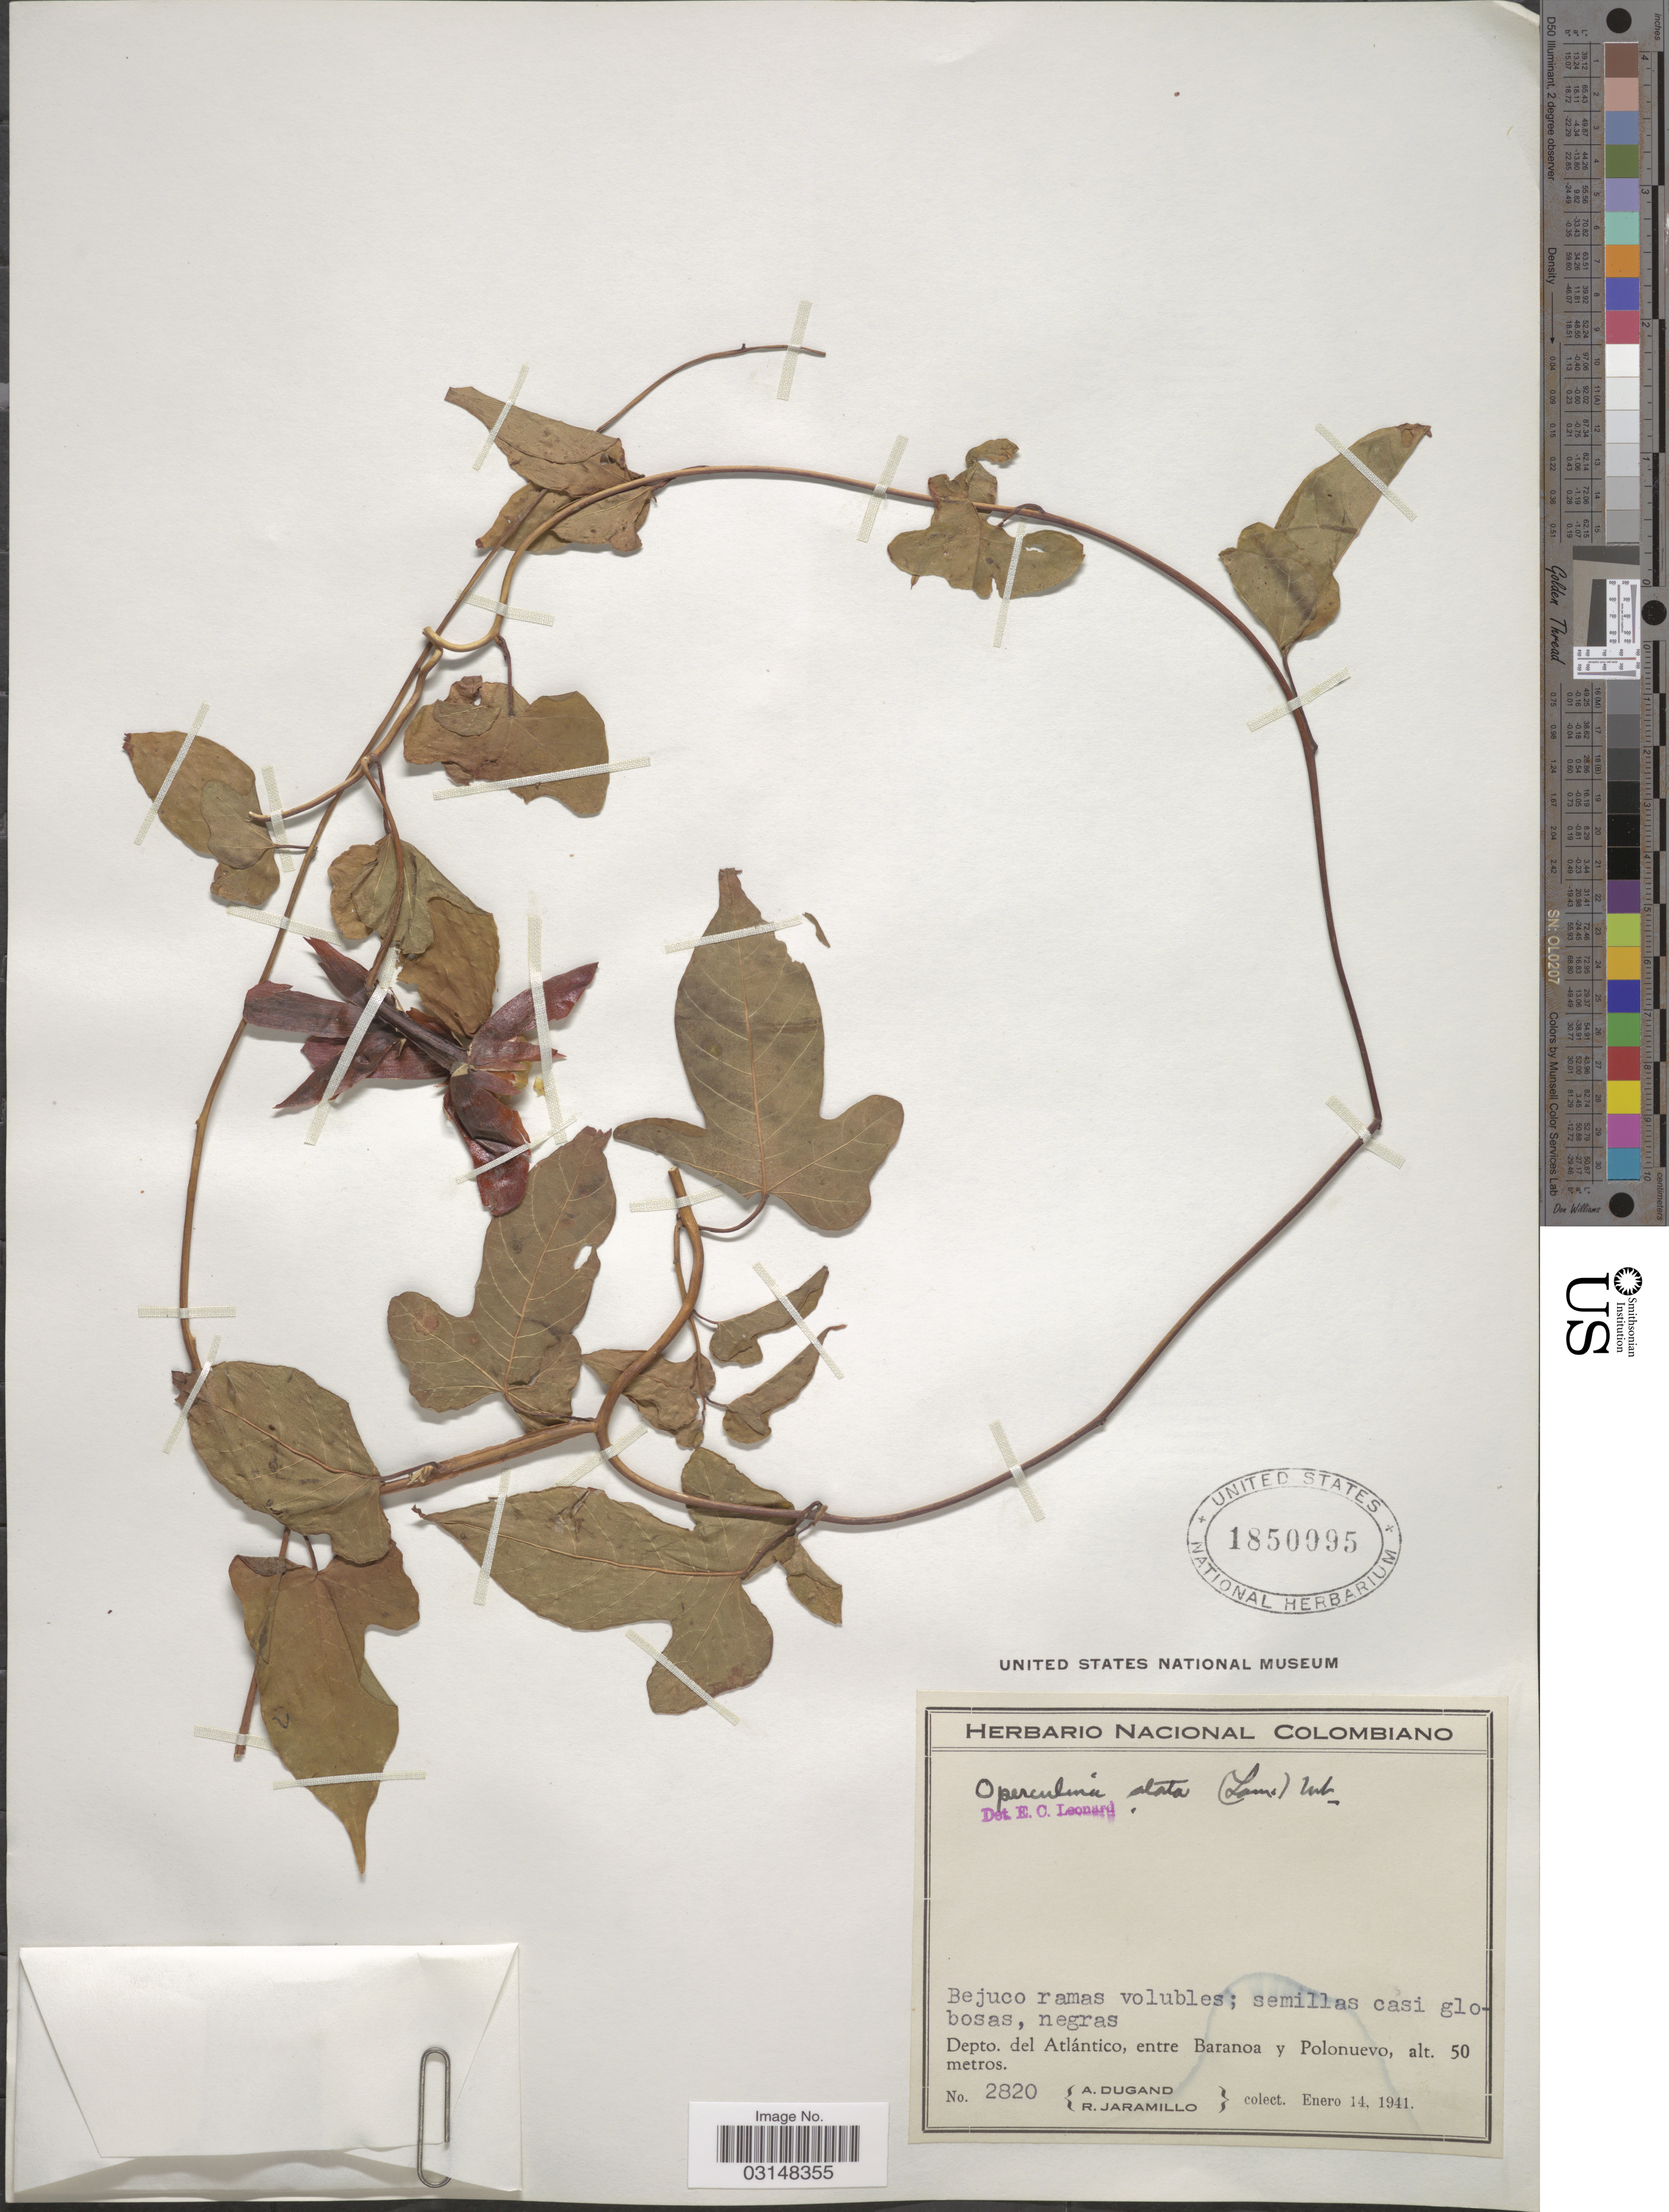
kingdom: Plantae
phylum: Tracheophyta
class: Magnoliopsida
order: Solanales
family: Convolvulaceae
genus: Operculina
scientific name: Operculina alata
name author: (Ham.) Urb.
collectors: A. Dugand & R. Jaramillo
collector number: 2820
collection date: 1941-01-14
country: Colombia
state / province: Atlántico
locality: Depto. del Atlántico, entre Baranoa y Polonuevo.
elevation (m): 50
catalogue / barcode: US 1850095